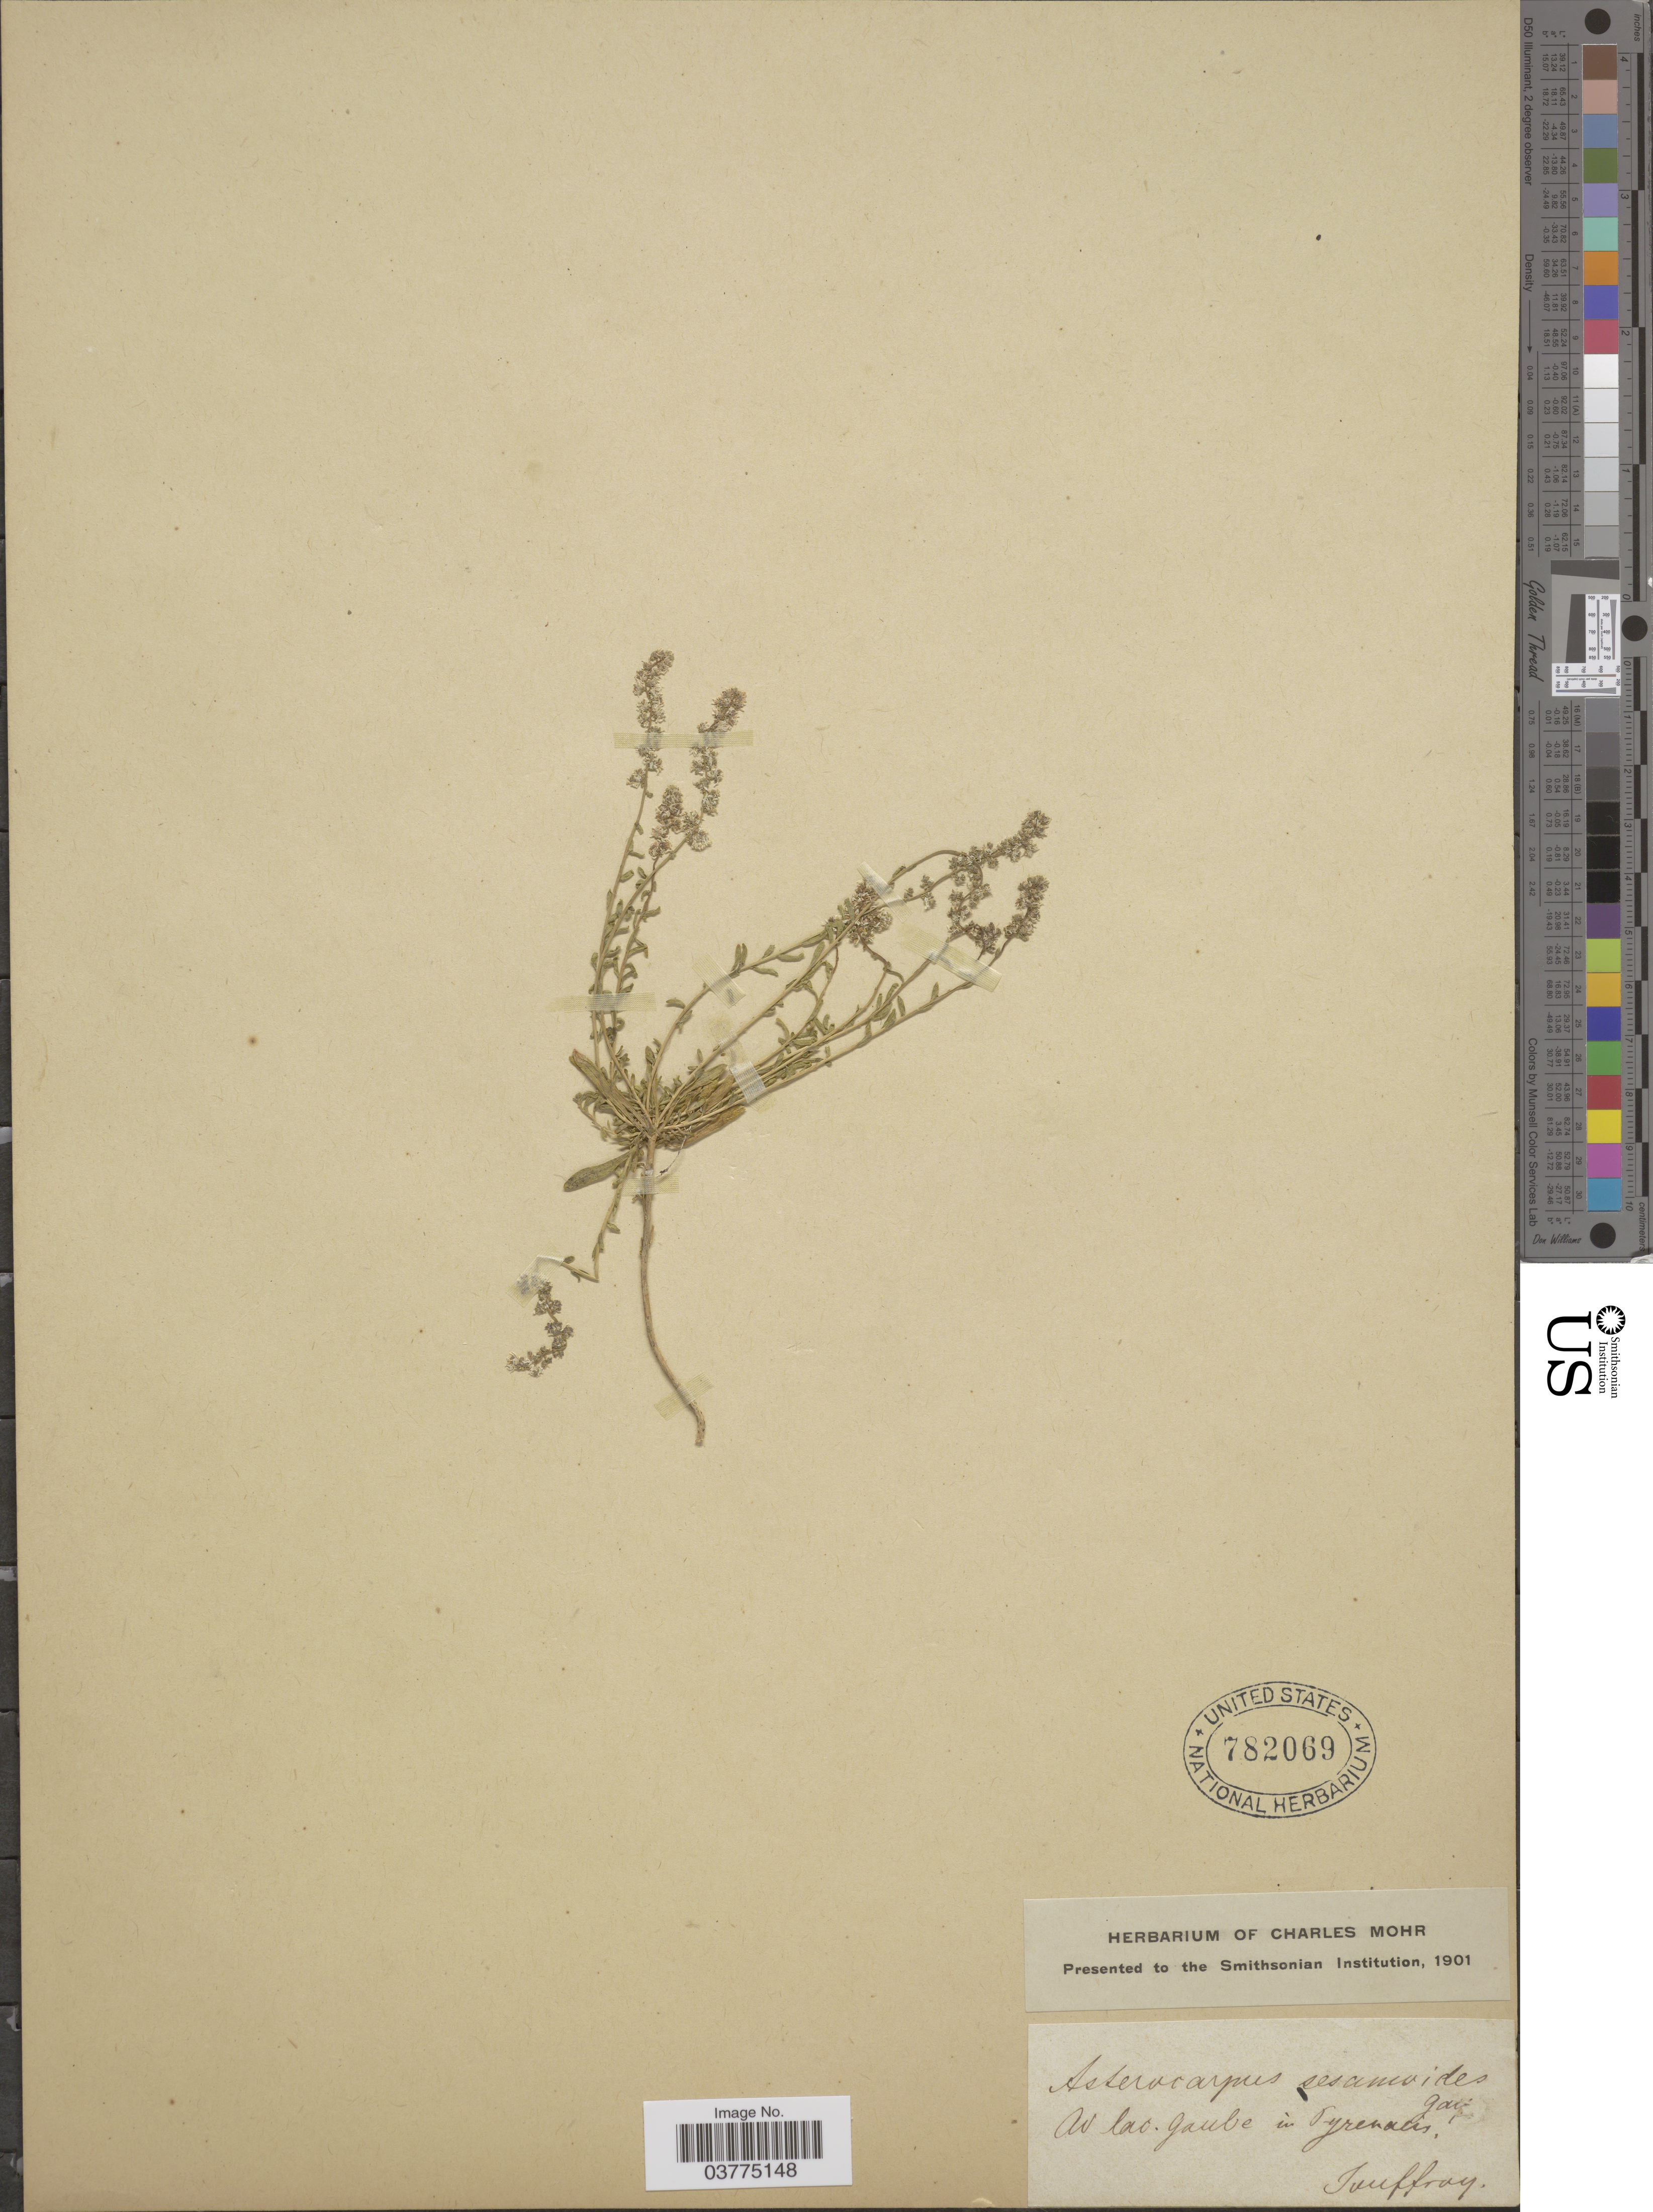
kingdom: Plantae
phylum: Tracheophyta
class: Magnoliopsida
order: Brassicales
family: Resedaceae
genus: Sesamoides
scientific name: Sesamoides interrupta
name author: (Boreau) G. López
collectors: Touffray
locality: Ad lat. gaube in Pyrenalis. [interpreted]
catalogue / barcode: US 782069